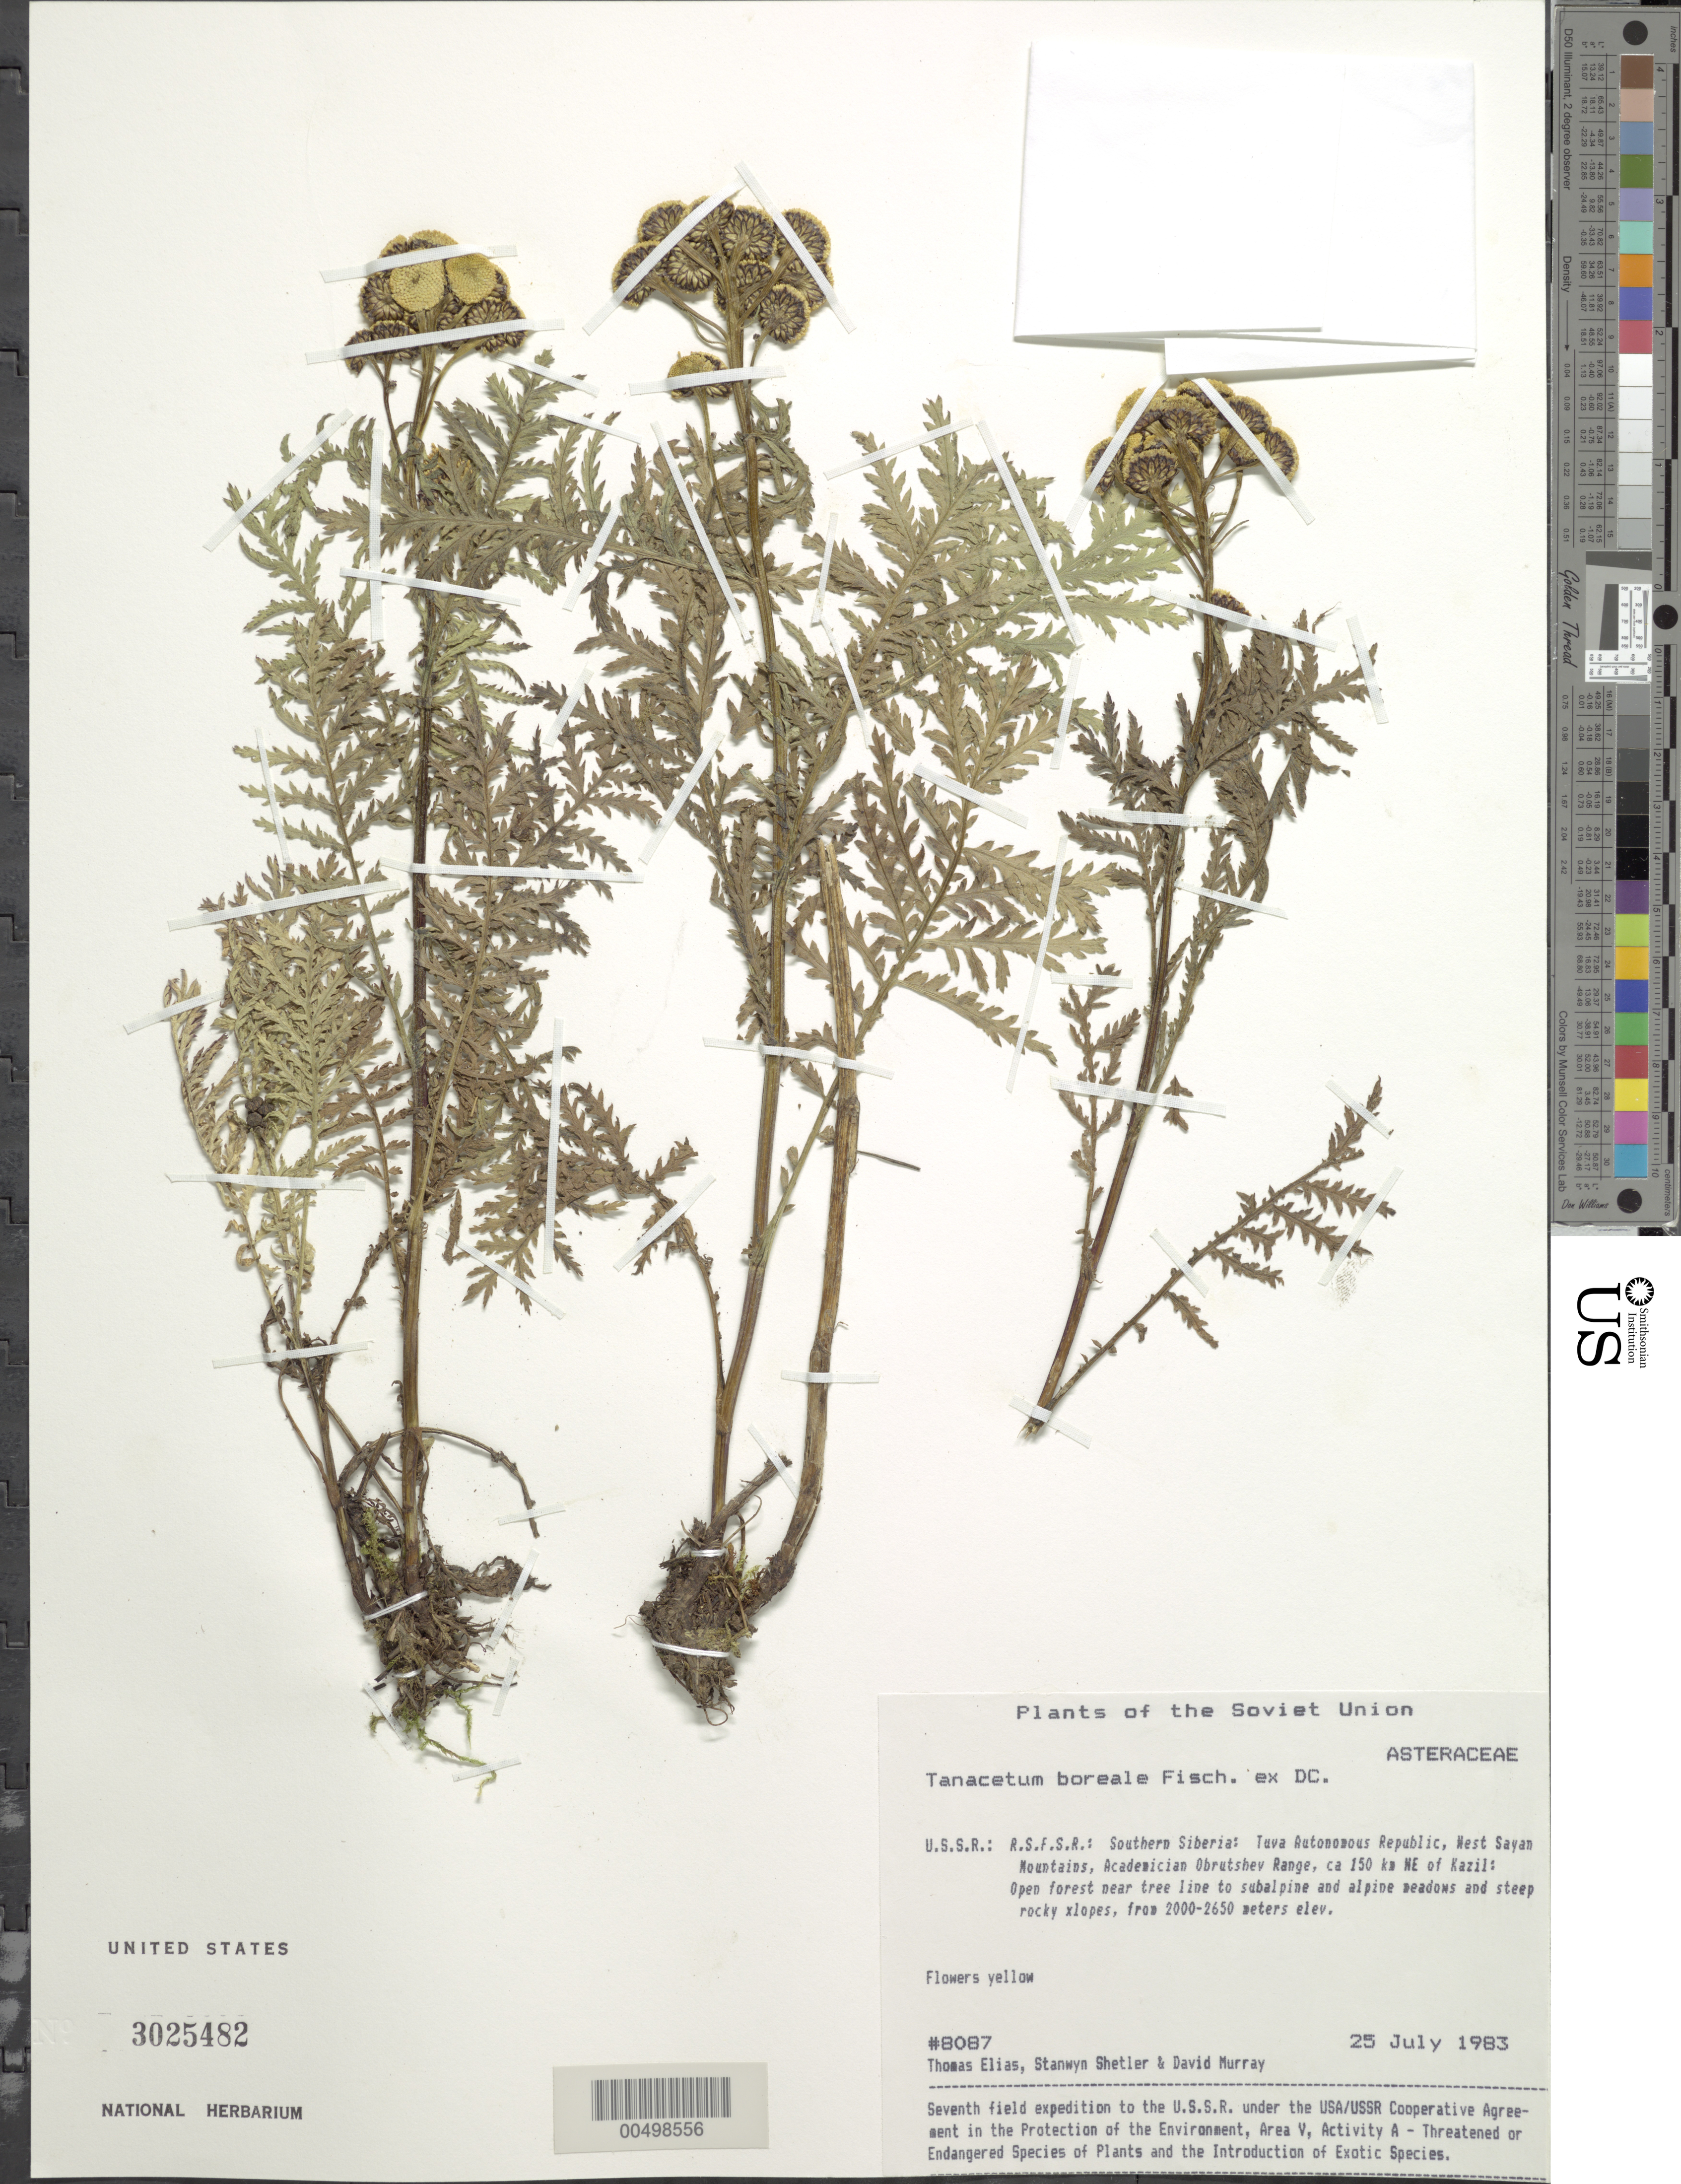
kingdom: Plantae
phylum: Tracheophyta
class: Magnoliopsida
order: Asterales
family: Asteraceae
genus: Tanacetum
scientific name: Tanacetum boreale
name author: Fisch. ex DC.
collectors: T. Elias, S. Shetler & D. F. Murray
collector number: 8087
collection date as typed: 25 Jul 1983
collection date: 1983-07-25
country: Russian Federation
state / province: Tuva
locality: West Sayan Mountains, Academician Obrutshev Range, ca. 150 km NE of Kazil [Kyzyl]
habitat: open forest near tree line to subalpine and alpine meadows and steep rocky slopes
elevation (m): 2000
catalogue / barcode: US 3025482